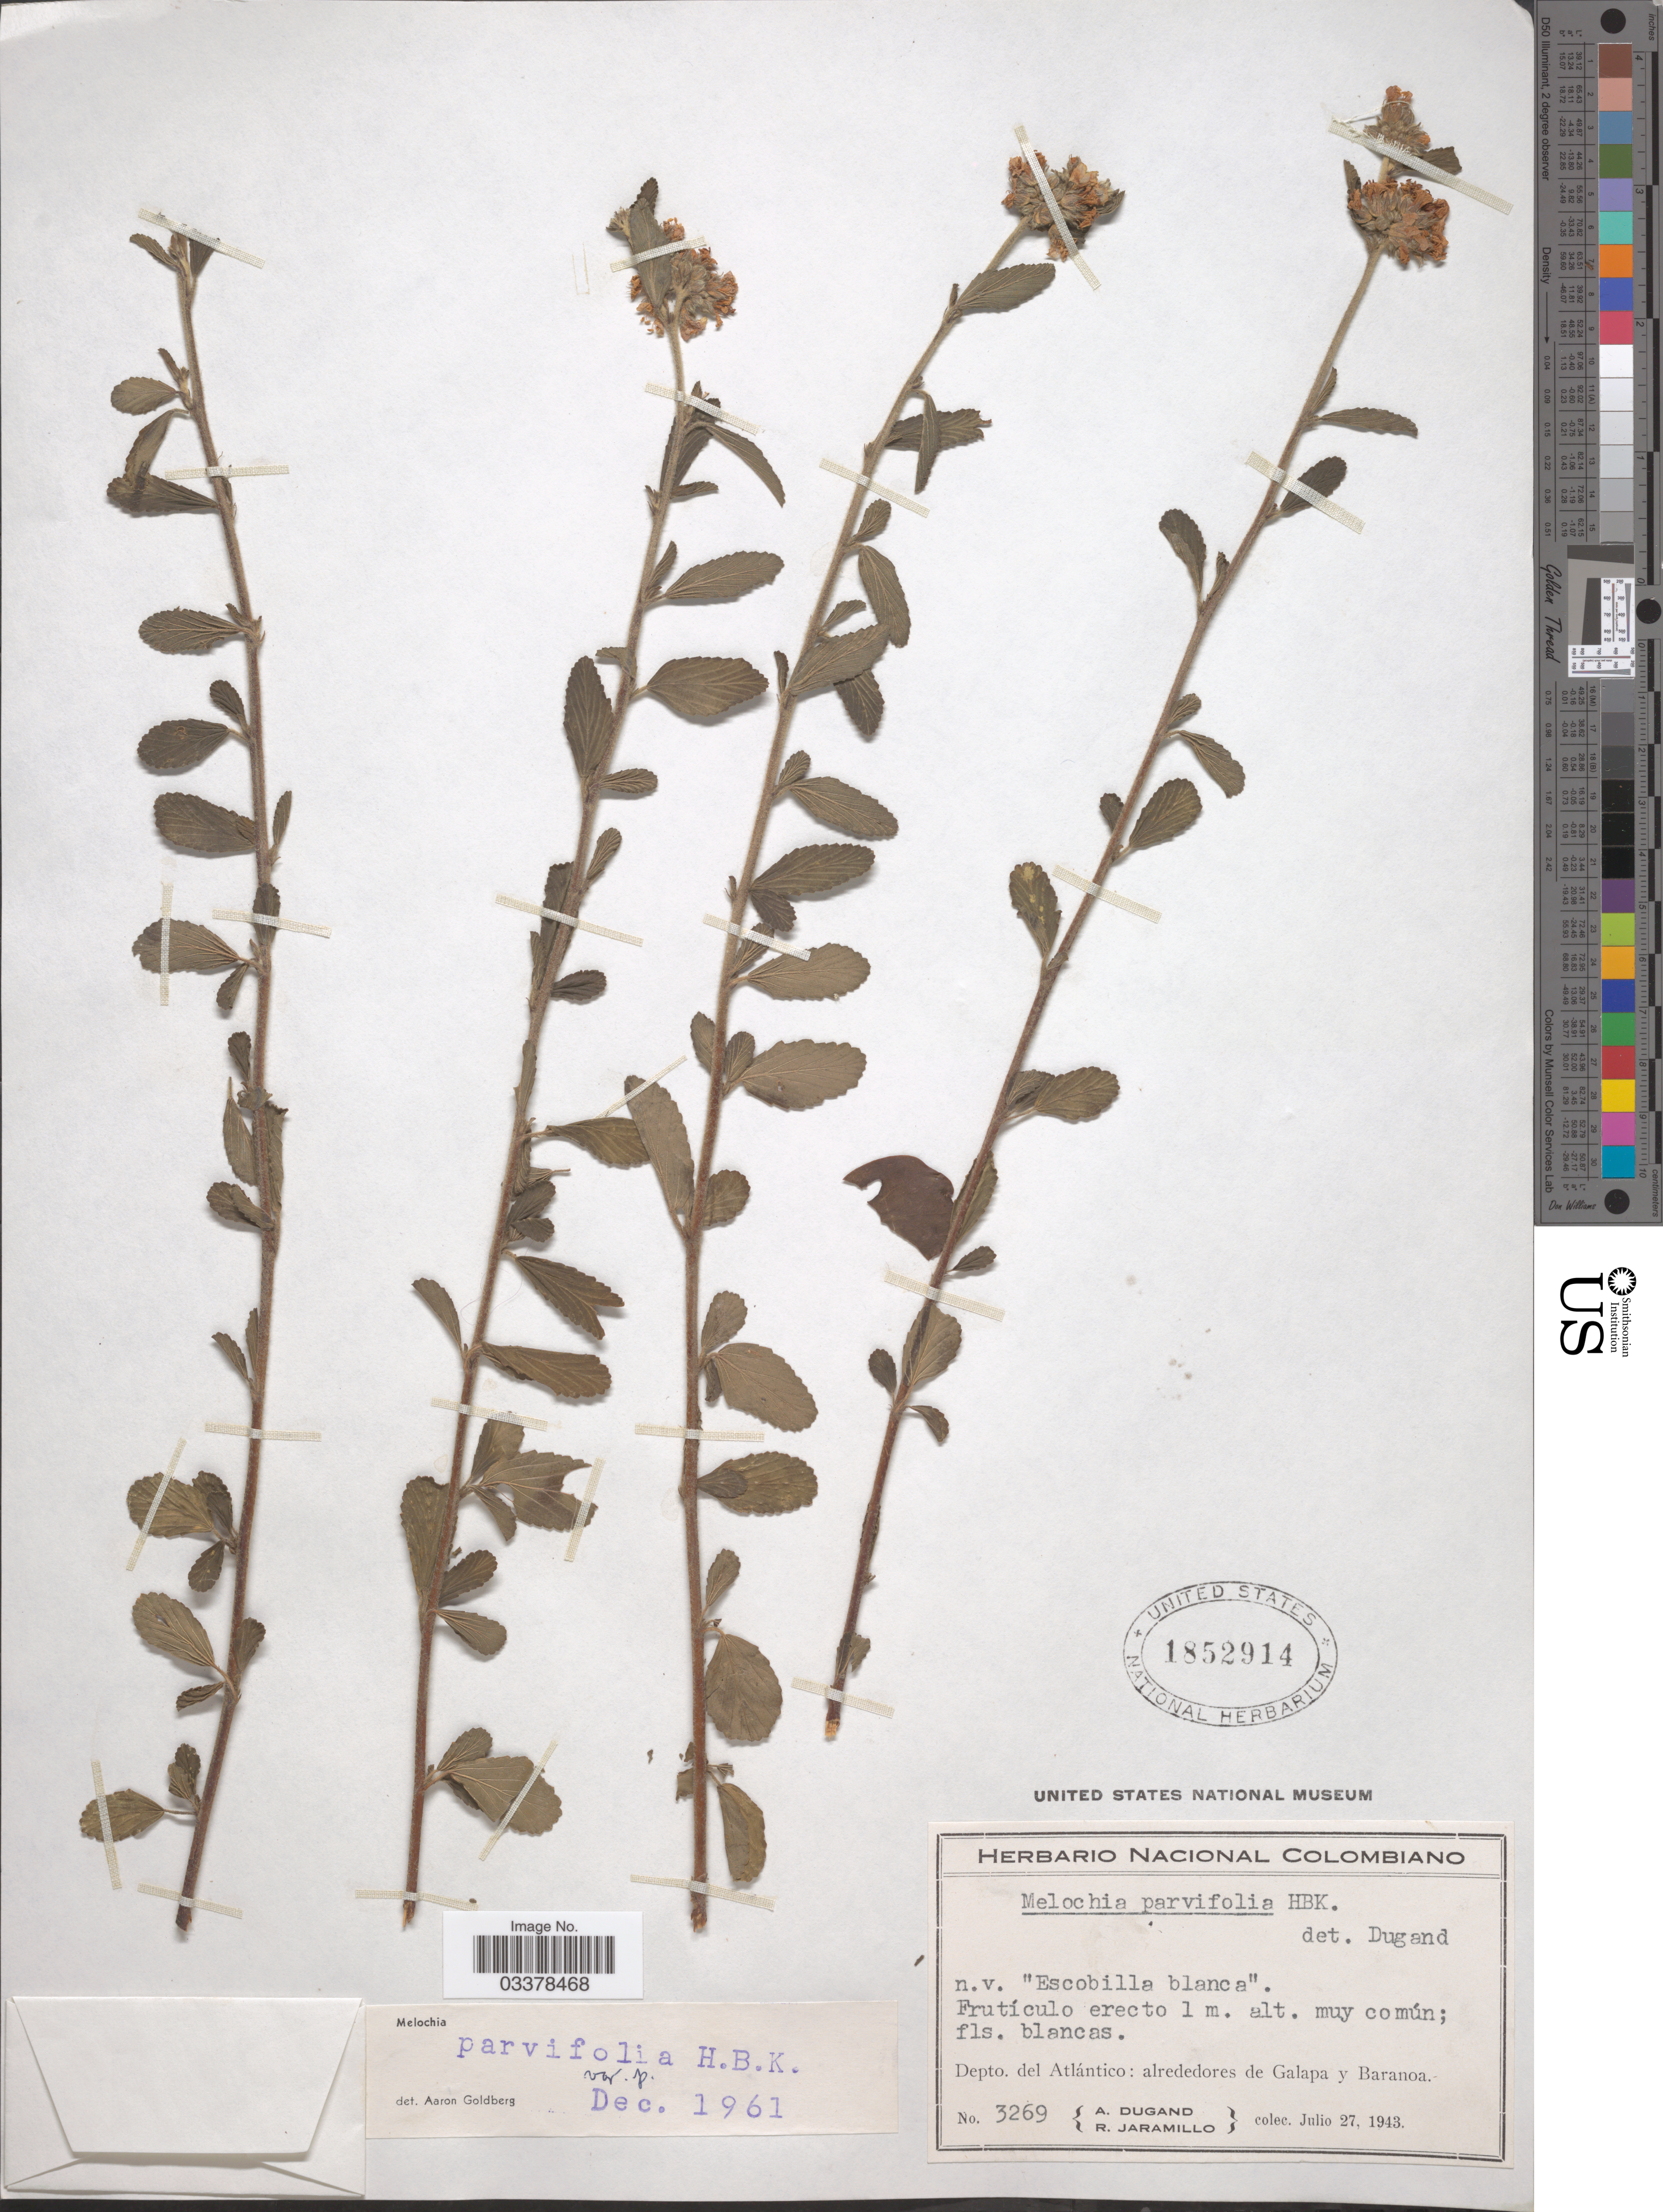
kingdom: Plantae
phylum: Tracheophyta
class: Magnoliopsida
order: Malvales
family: Malvaceae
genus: Melochia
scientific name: Melochia parvifolia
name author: Kunth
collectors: A. Dugand & R. Jaramillo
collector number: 3269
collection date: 1943-07-27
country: Colombia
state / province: Atlántico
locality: Depto. del Atlántico: alrededores de Galapa y Baranoa.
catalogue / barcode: US 1852914